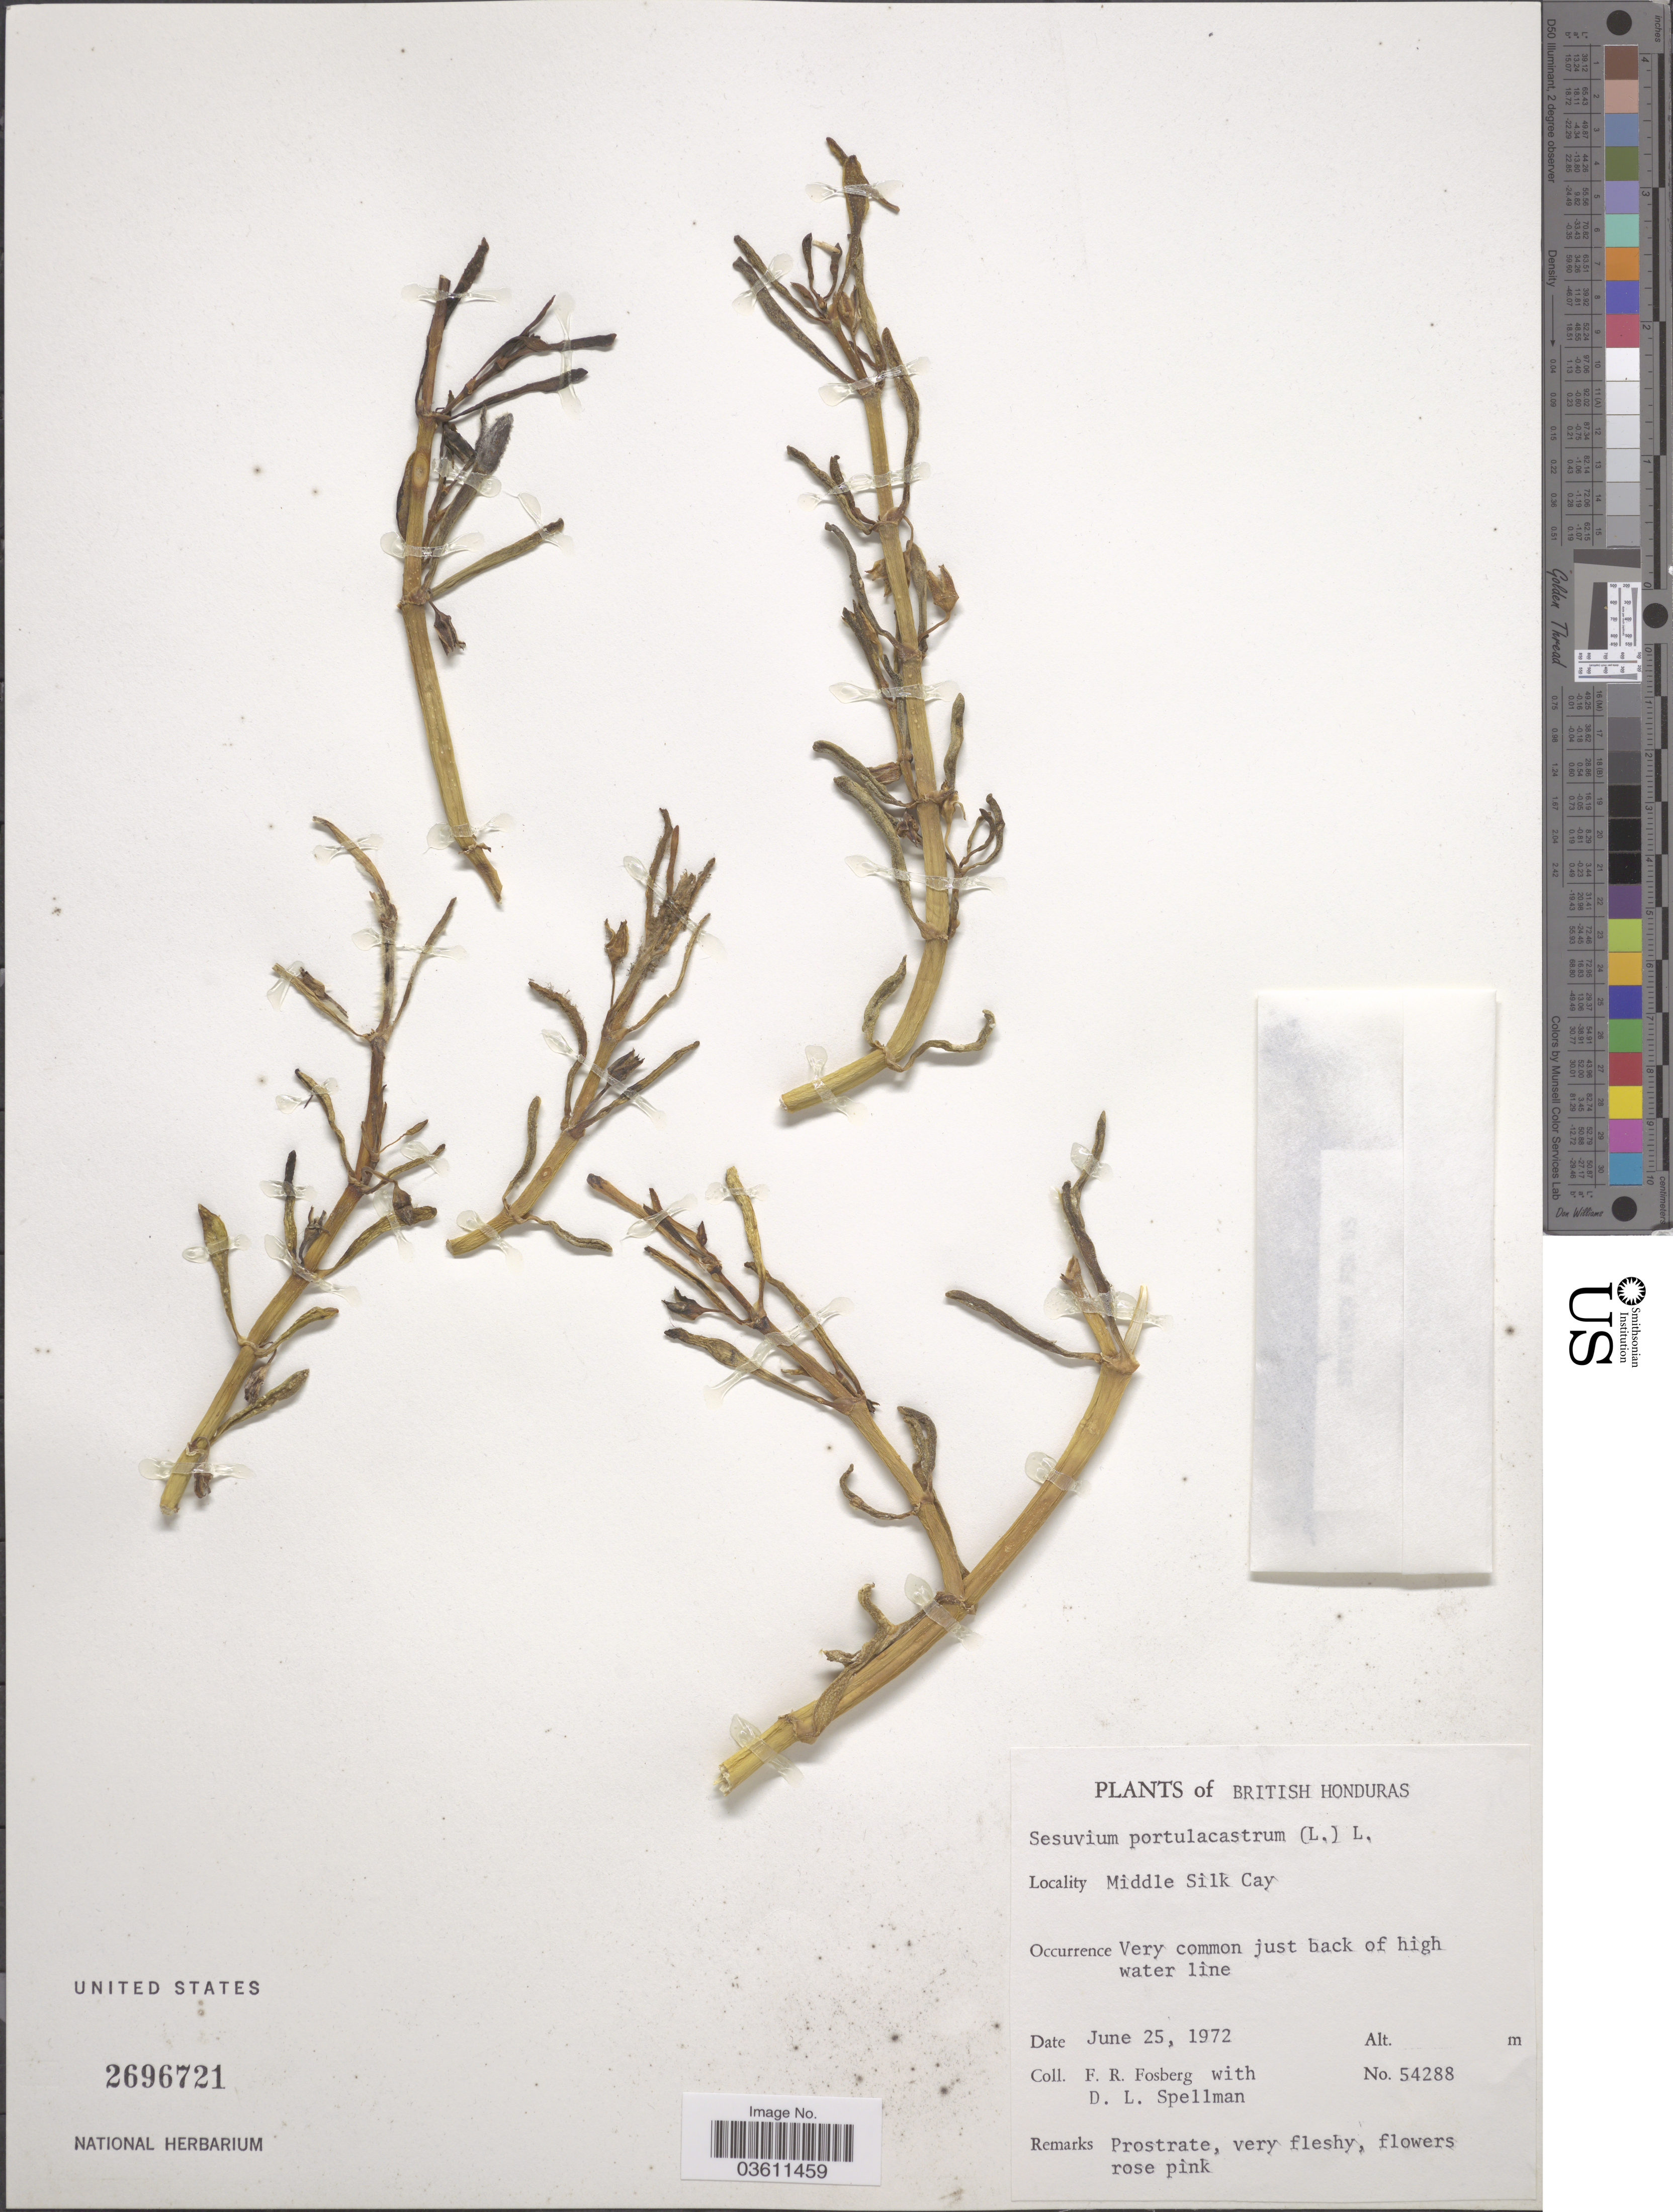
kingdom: Plantae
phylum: Tracheophyta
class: Magnoliopsida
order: Caryophyllales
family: Aizoaceae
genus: Sesuvium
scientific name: Sesuvium portulacastrum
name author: (L.) L.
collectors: F. R. Fosberg & D. L. Spellman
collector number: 54288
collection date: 1972-06-25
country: Belize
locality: British Honduras. Middle Silk Cay.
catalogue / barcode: US 2696721